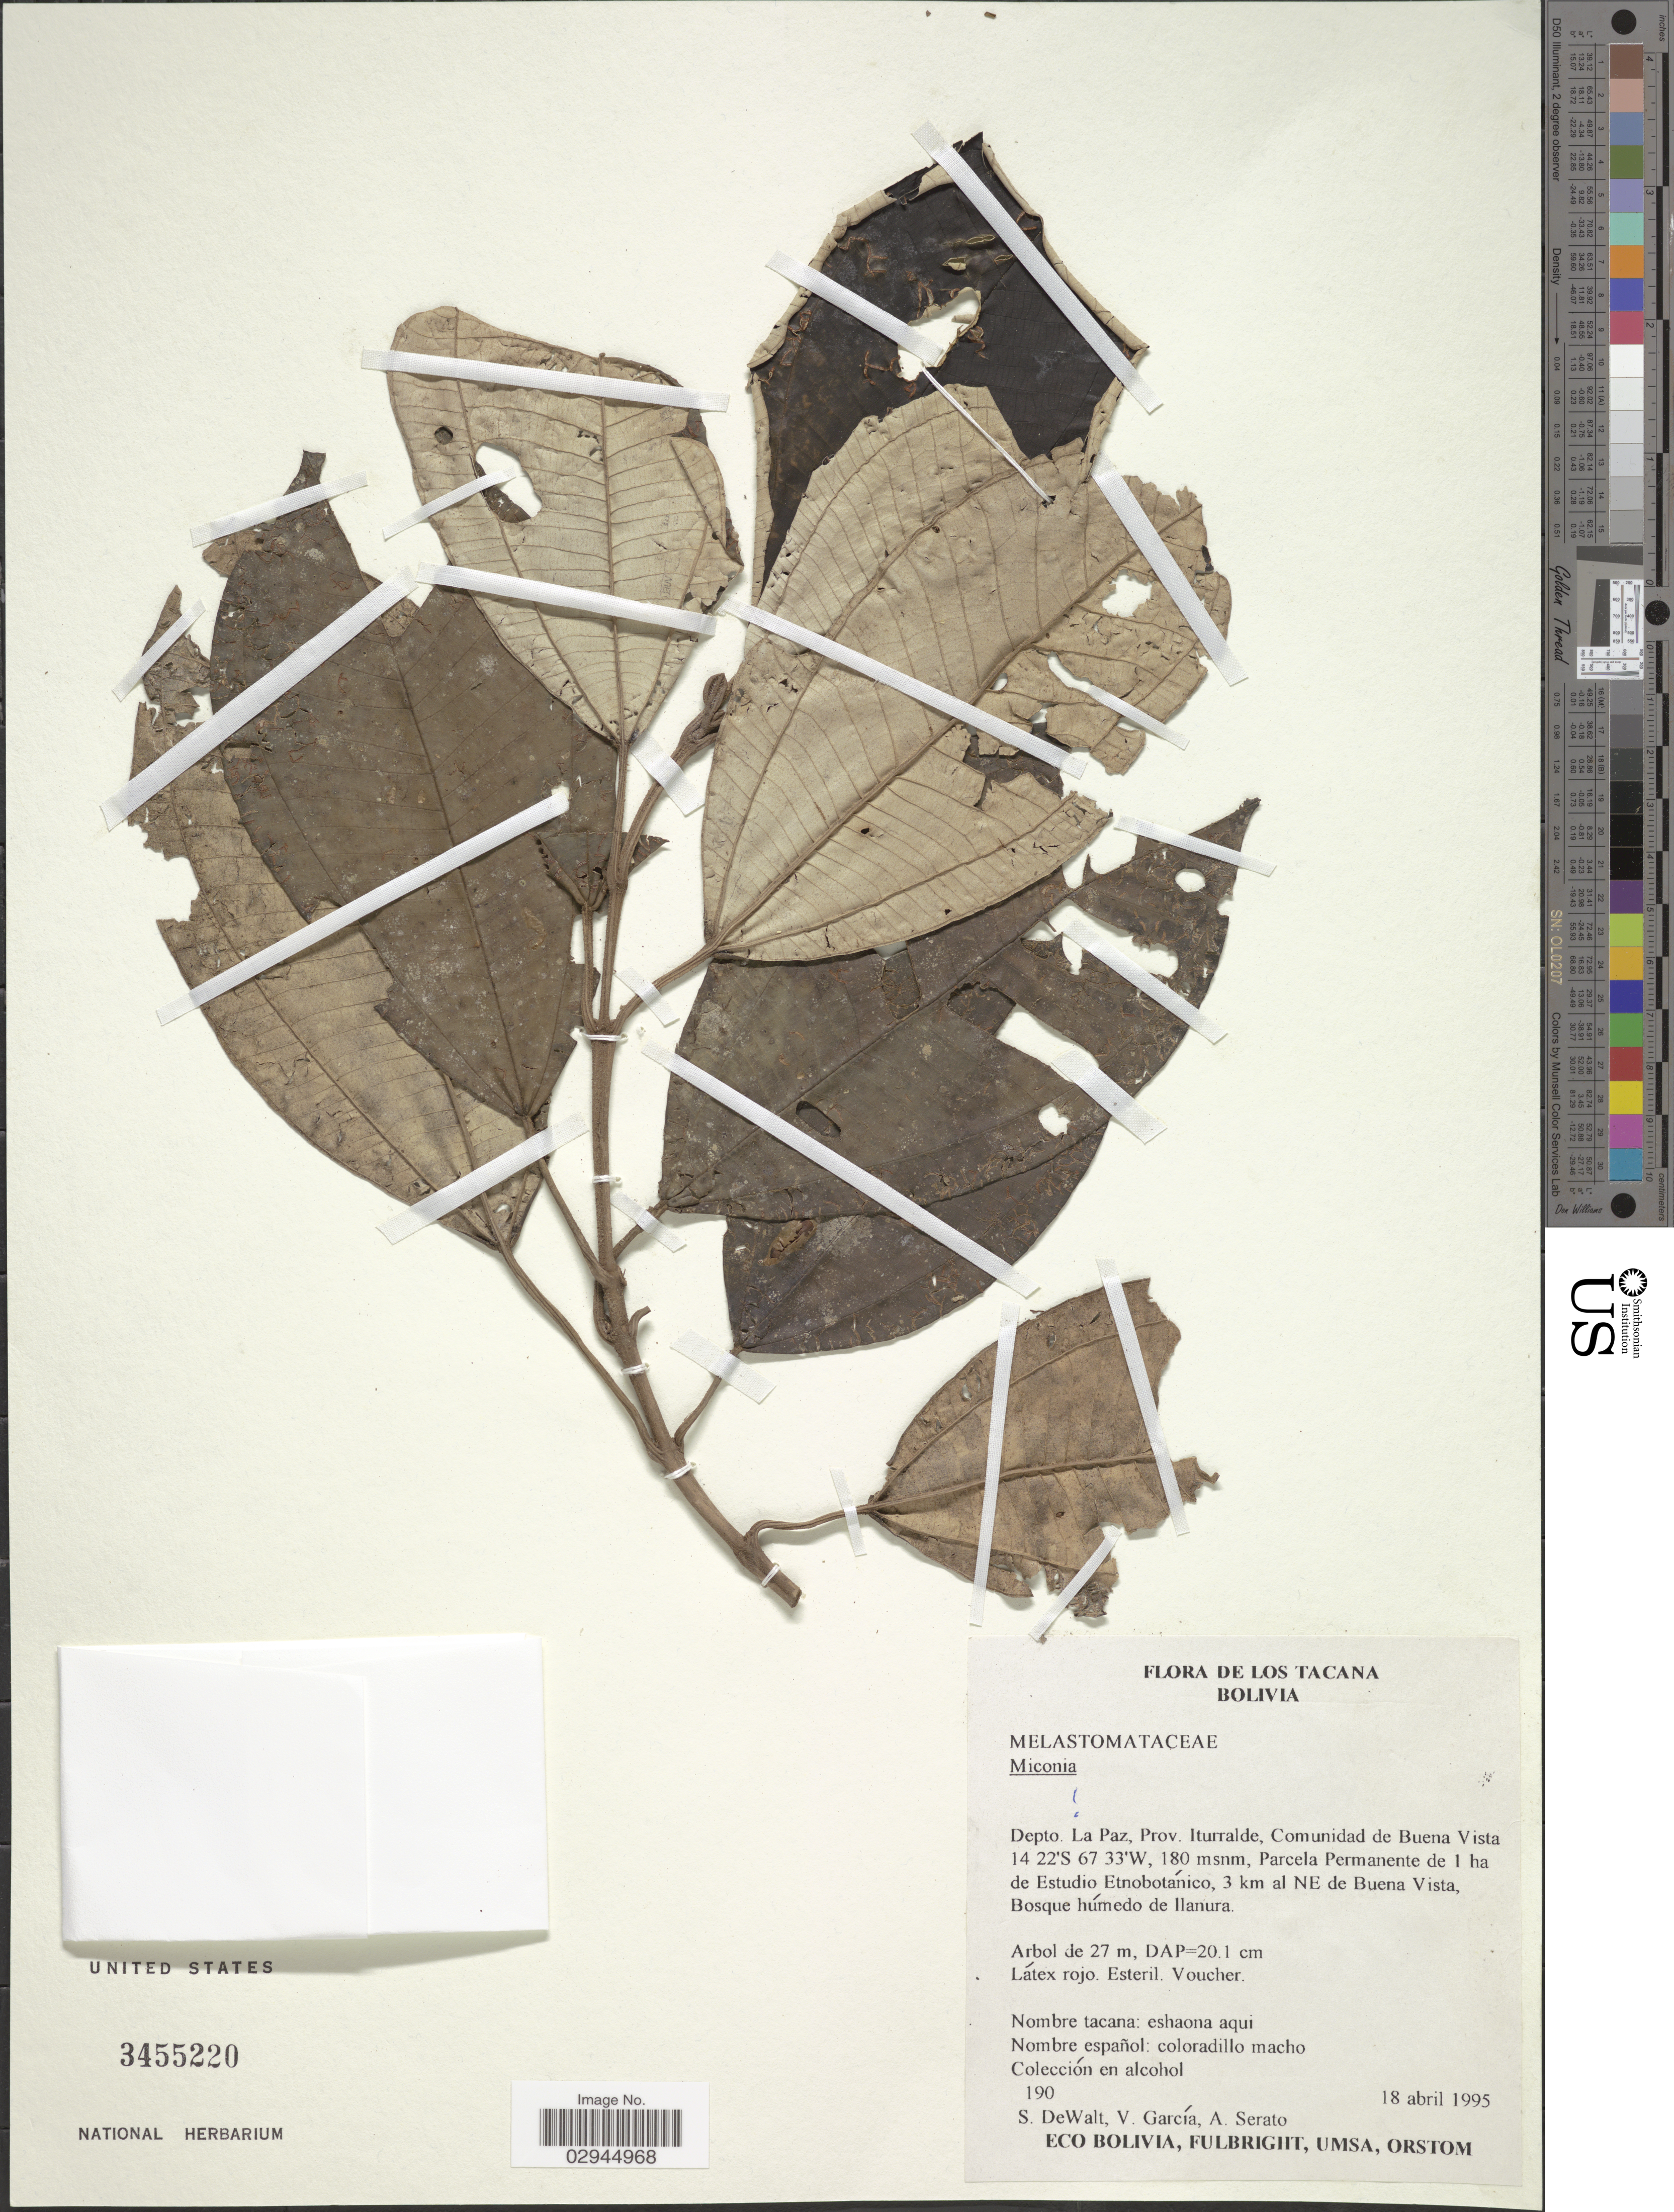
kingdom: Plantae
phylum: Tracheophyta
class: Magnoliopsida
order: Myrtales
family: Melastomataceae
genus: Miconia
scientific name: Miconia sp.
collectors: S. DeWalt, V. Garcia & A. Serato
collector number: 190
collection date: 1995-04-18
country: Bolivia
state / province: La Paz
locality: Depto. La Paz, Prov. Iturralde, Comunidad de Buena Vista. Parcela Permanente de l ha de Estudio Etnobotánico, 3 km al NE de Buena Vista.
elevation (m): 180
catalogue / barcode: US 3455220